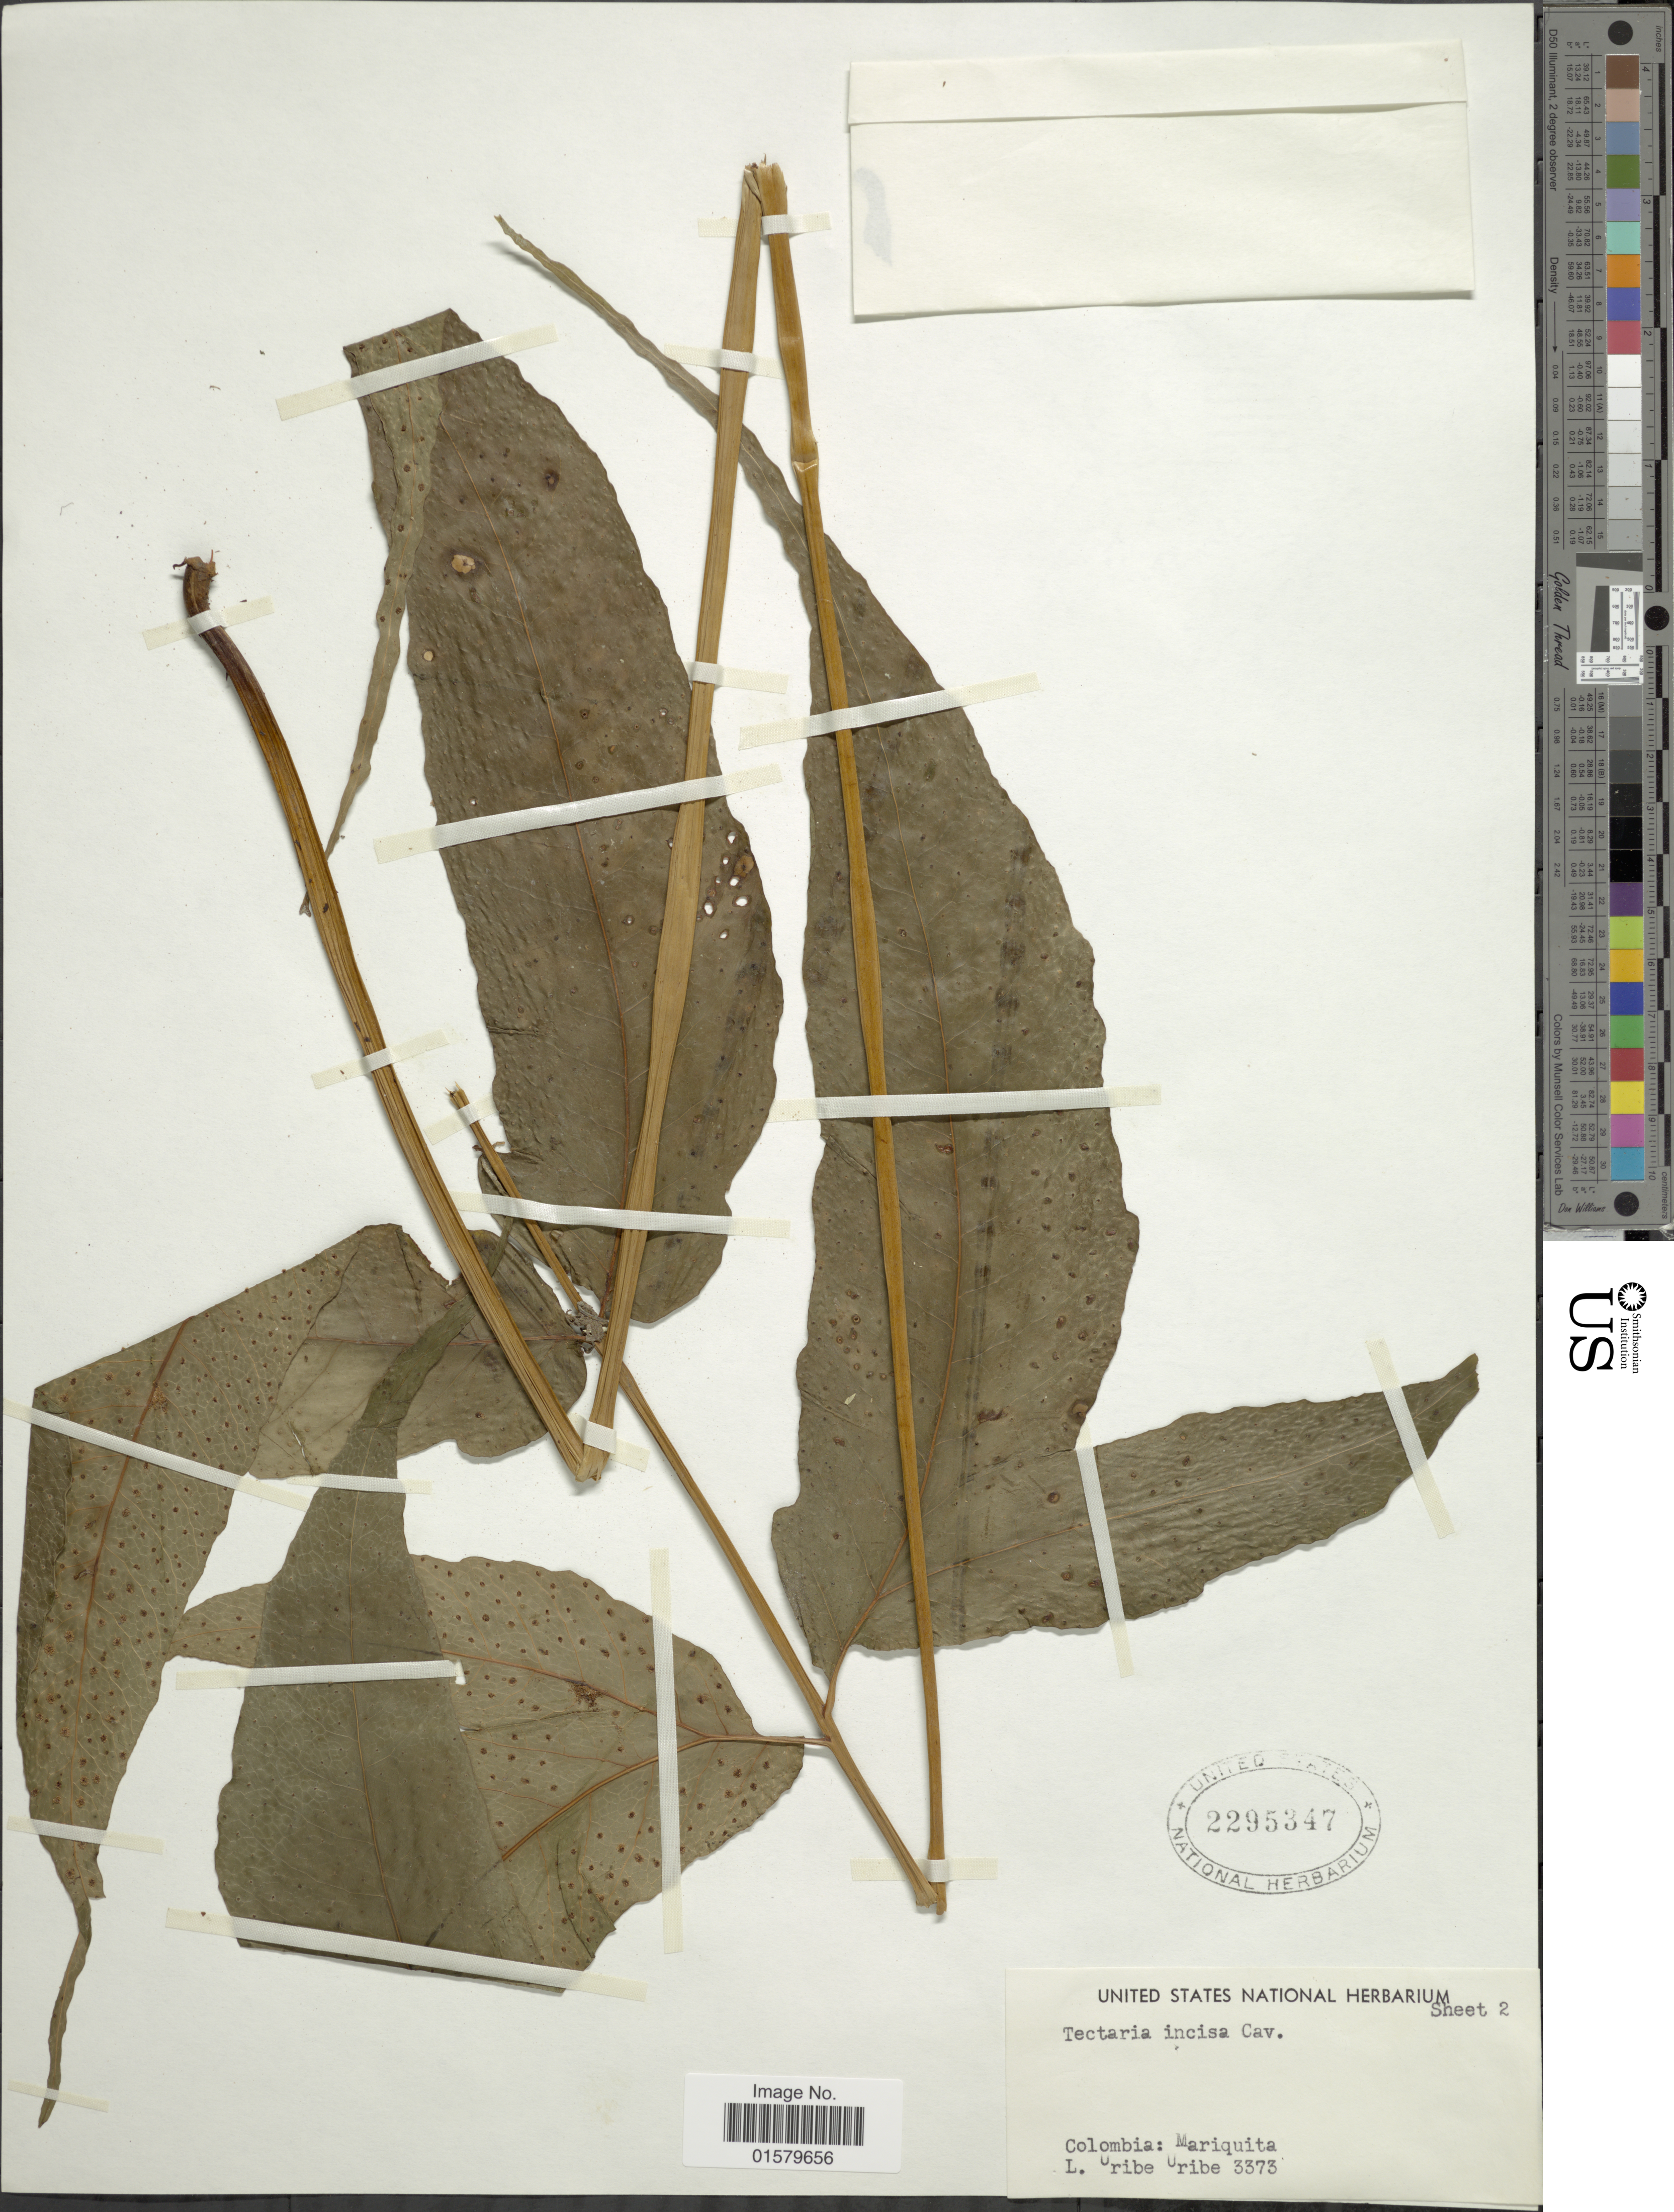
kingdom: Plantae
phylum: Tracheophyta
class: Polypodiopsida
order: Polypodiales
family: Tectariaceae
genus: Tectaria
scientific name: Tectaria incisa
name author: Cav.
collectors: L. Uribe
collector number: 3373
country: Colombia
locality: Mariquita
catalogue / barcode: US 2295347